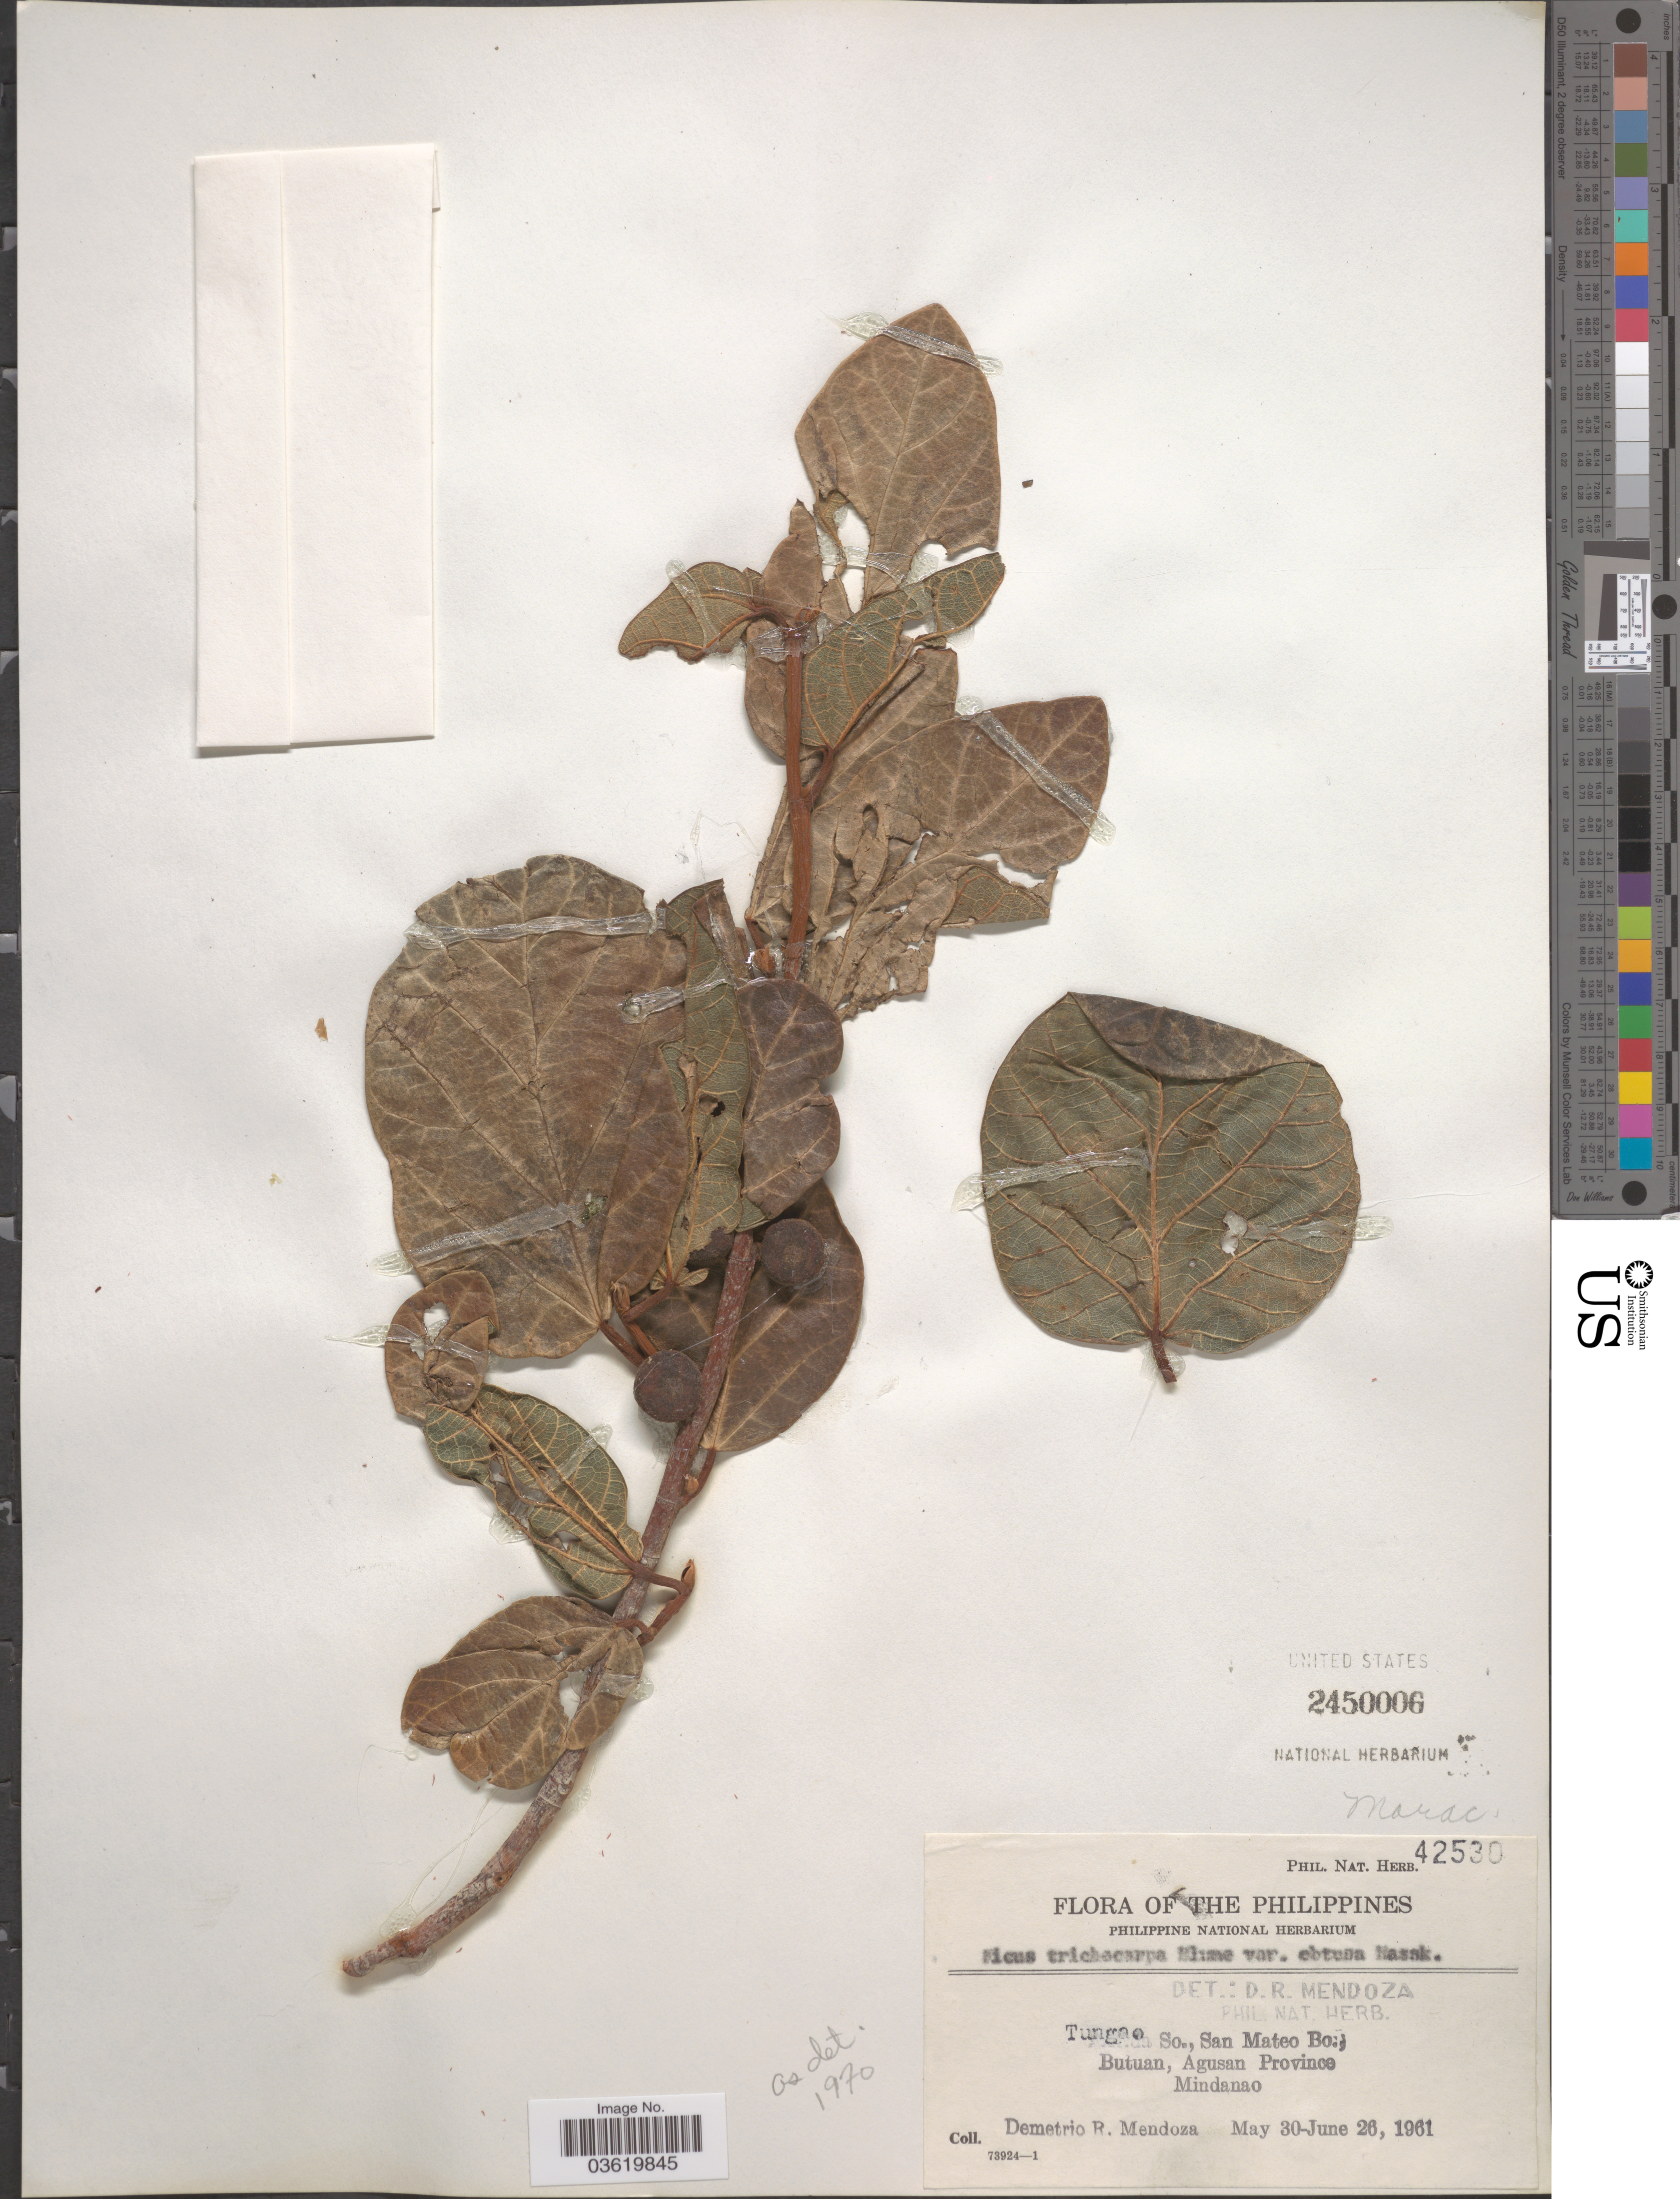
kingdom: Plantae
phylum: Tracheophyta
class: Magnoliopsida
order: Rosales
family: Moraceae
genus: Ficus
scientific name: Ficus trichocarpa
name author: Blume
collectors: D. Mendoza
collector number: Phil. Nat. Herb. 42530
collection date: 1961-05-30/1961-06-26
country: Philippines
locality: Tungao So., San Mateo Bo., Butuan, Agusan Province. Mindanao.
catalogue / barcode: US 2450006